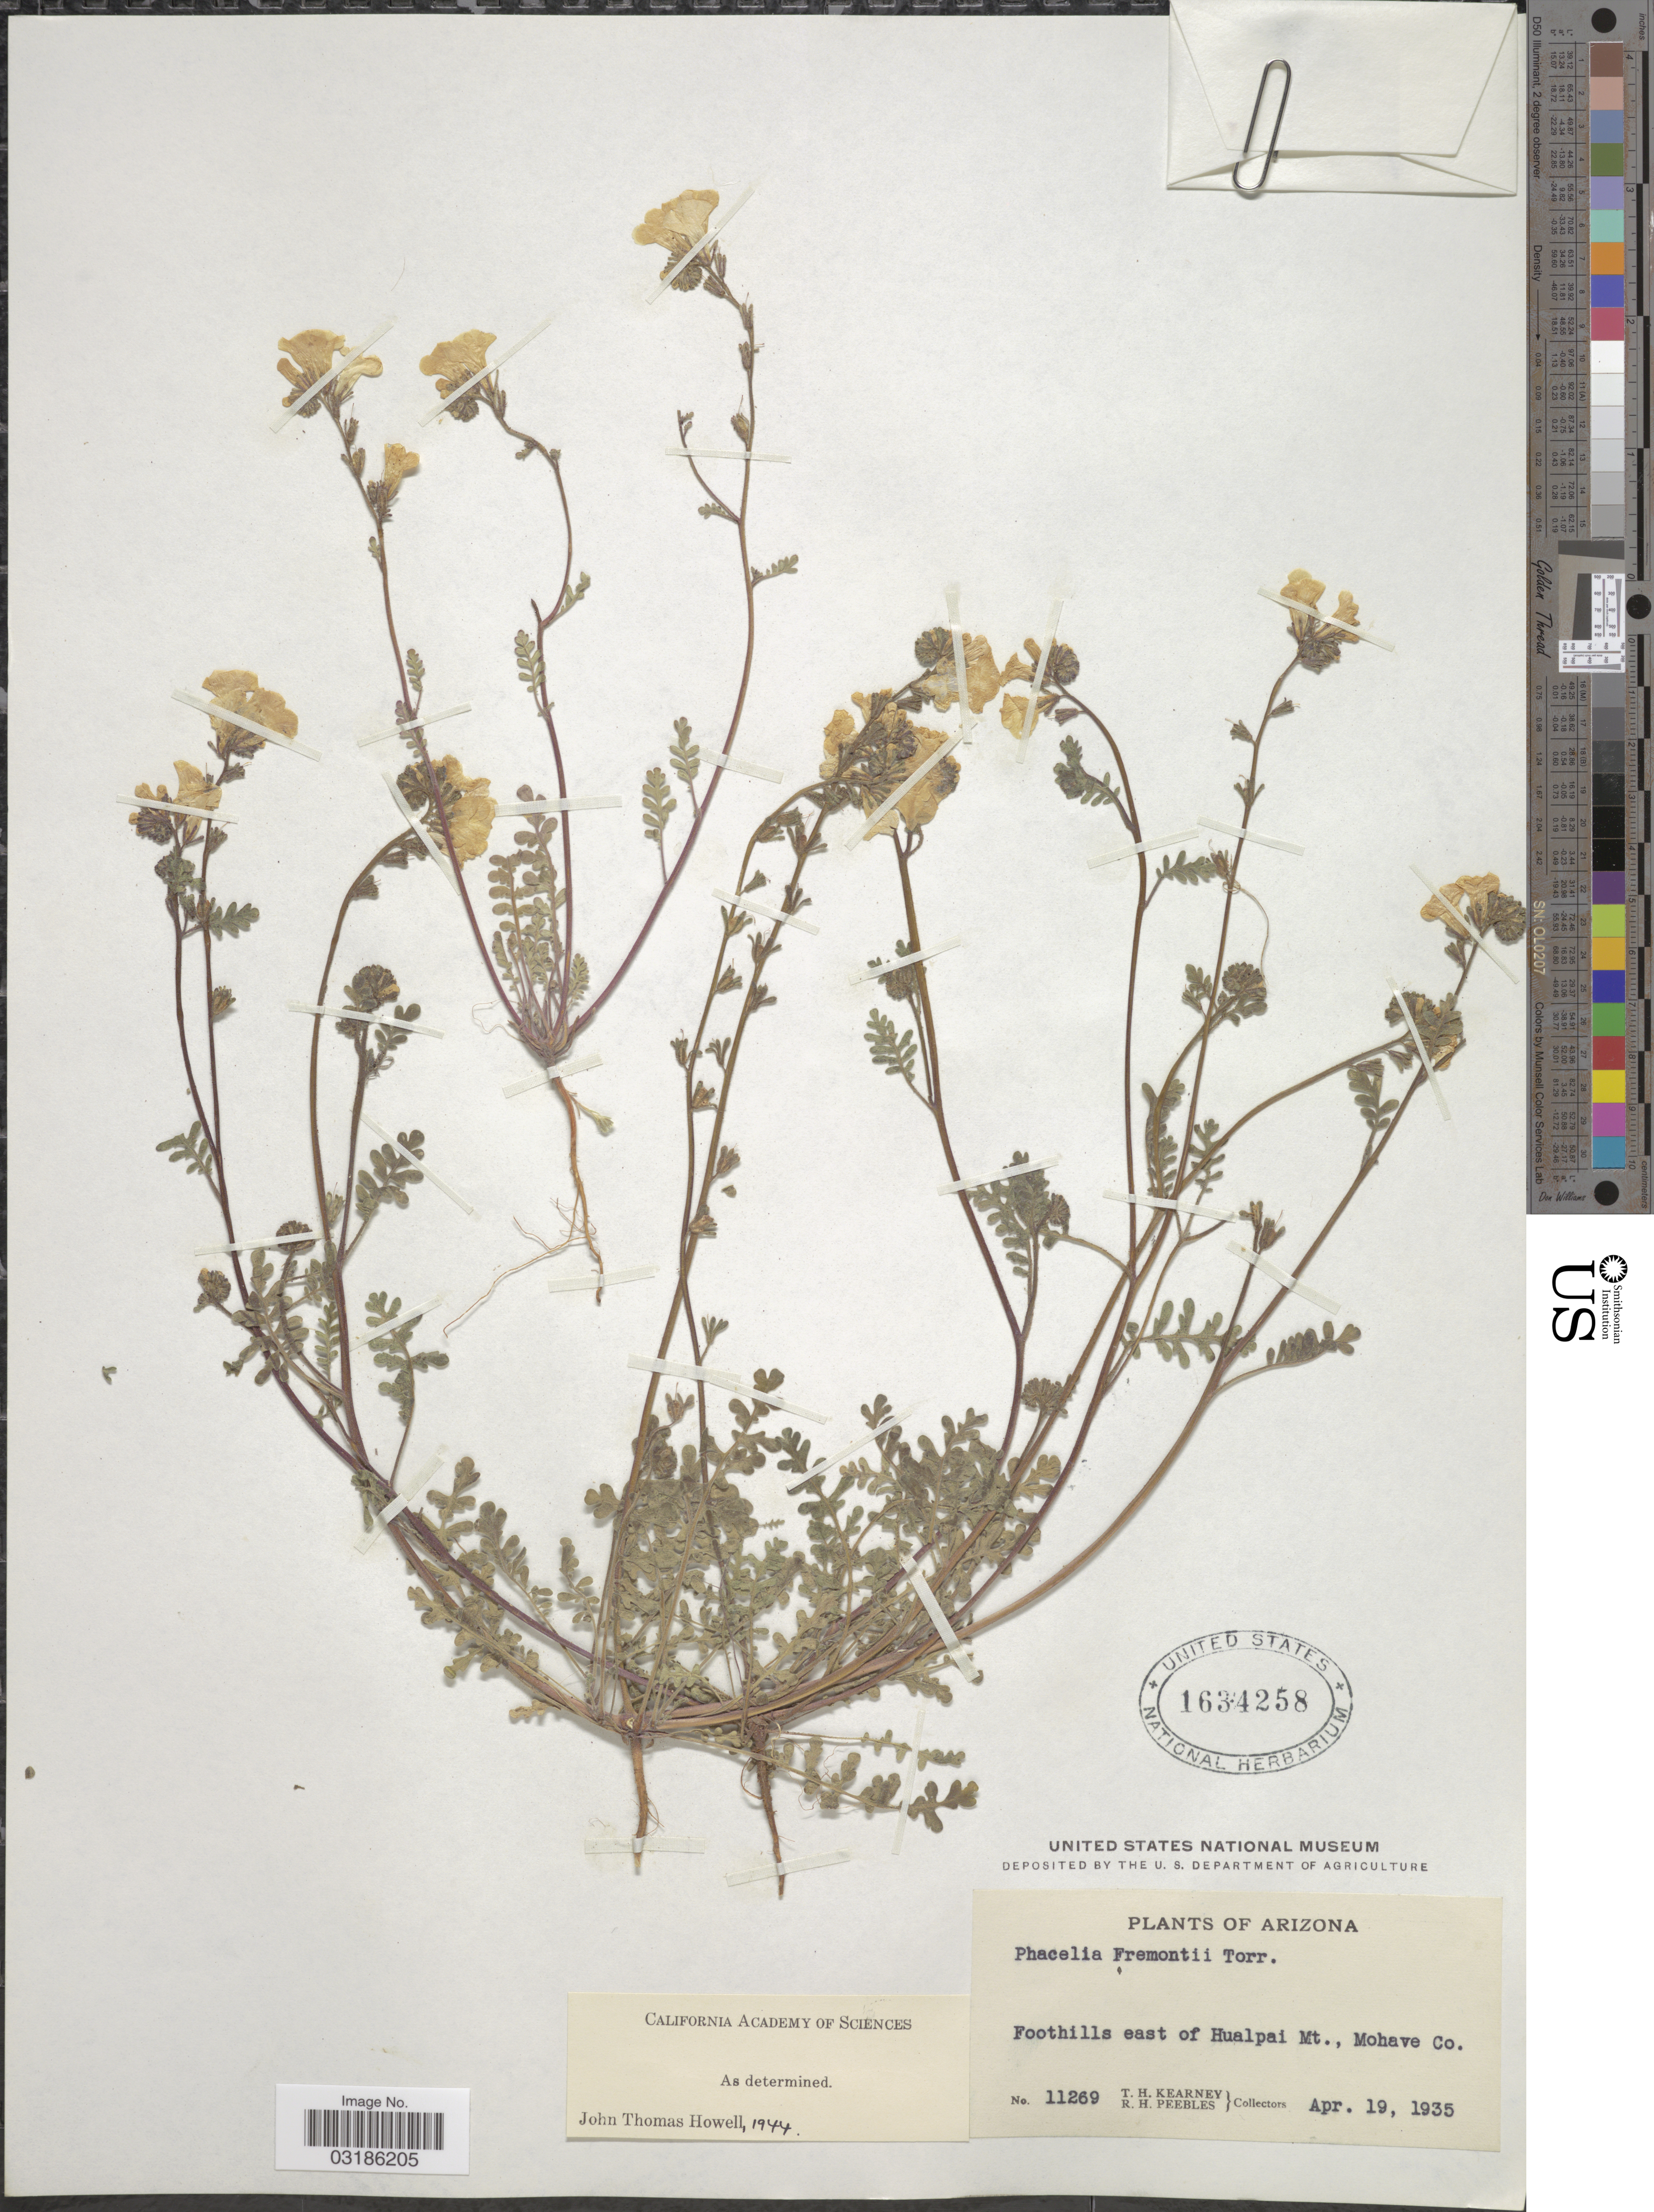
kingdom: Plantae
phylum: Tracheophyta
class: Magnoliopsida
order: Boraginales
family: Hydrophyllaceae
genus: Phacelia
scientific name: Phacelia fremontii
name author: Torr.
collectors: T. H. Kearney & R. H. Peebles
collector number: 11269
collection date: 1935-04-19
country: United States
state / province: Arizona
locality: Foothills east of Hualpai Mt., Mohave Co.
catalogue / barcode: US 1634258